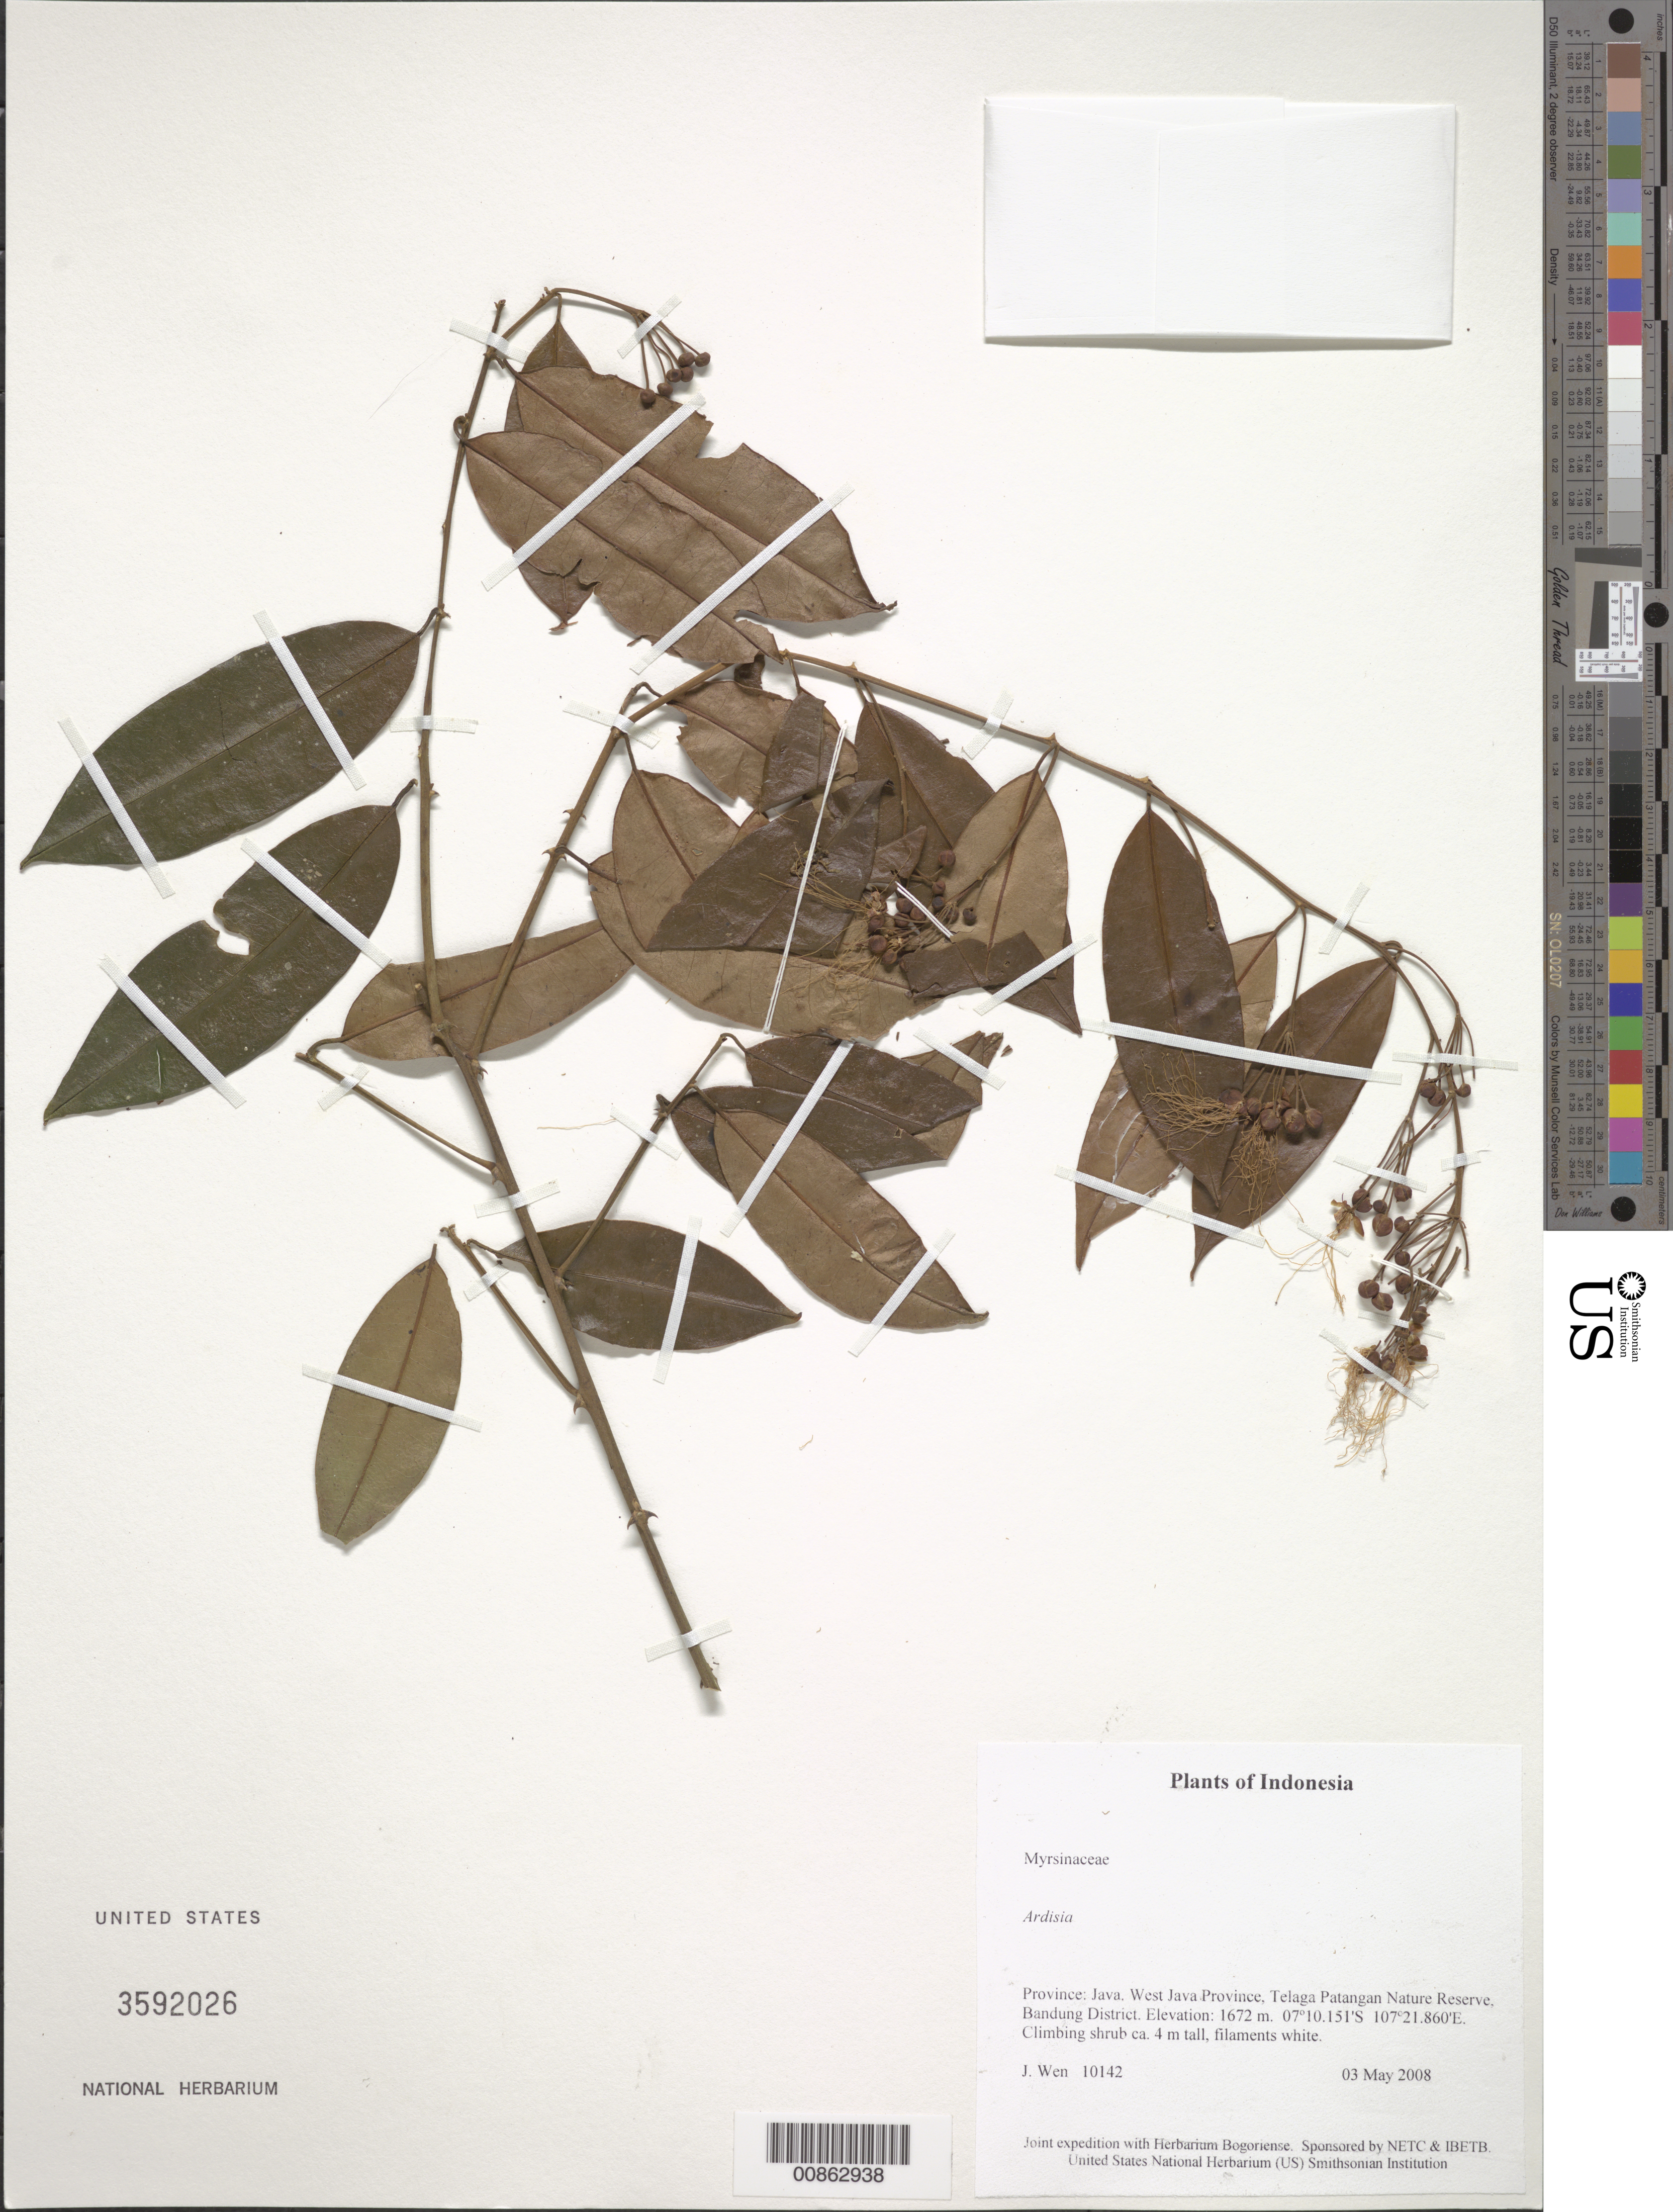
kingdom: Plantae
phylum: Tracheophyta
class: Magnoliopsida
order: Ericales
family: Primulaceae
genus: Ardisia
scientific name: Ardisia sp.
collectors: J. Wen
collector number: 10142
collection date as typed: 03 May 2008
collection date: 2008-05-03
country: Indonesia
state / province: Java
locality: West Java Province, Telaga Patangan Nature Reserve, Bandung District.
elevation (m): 1672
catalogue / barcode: US 3592026